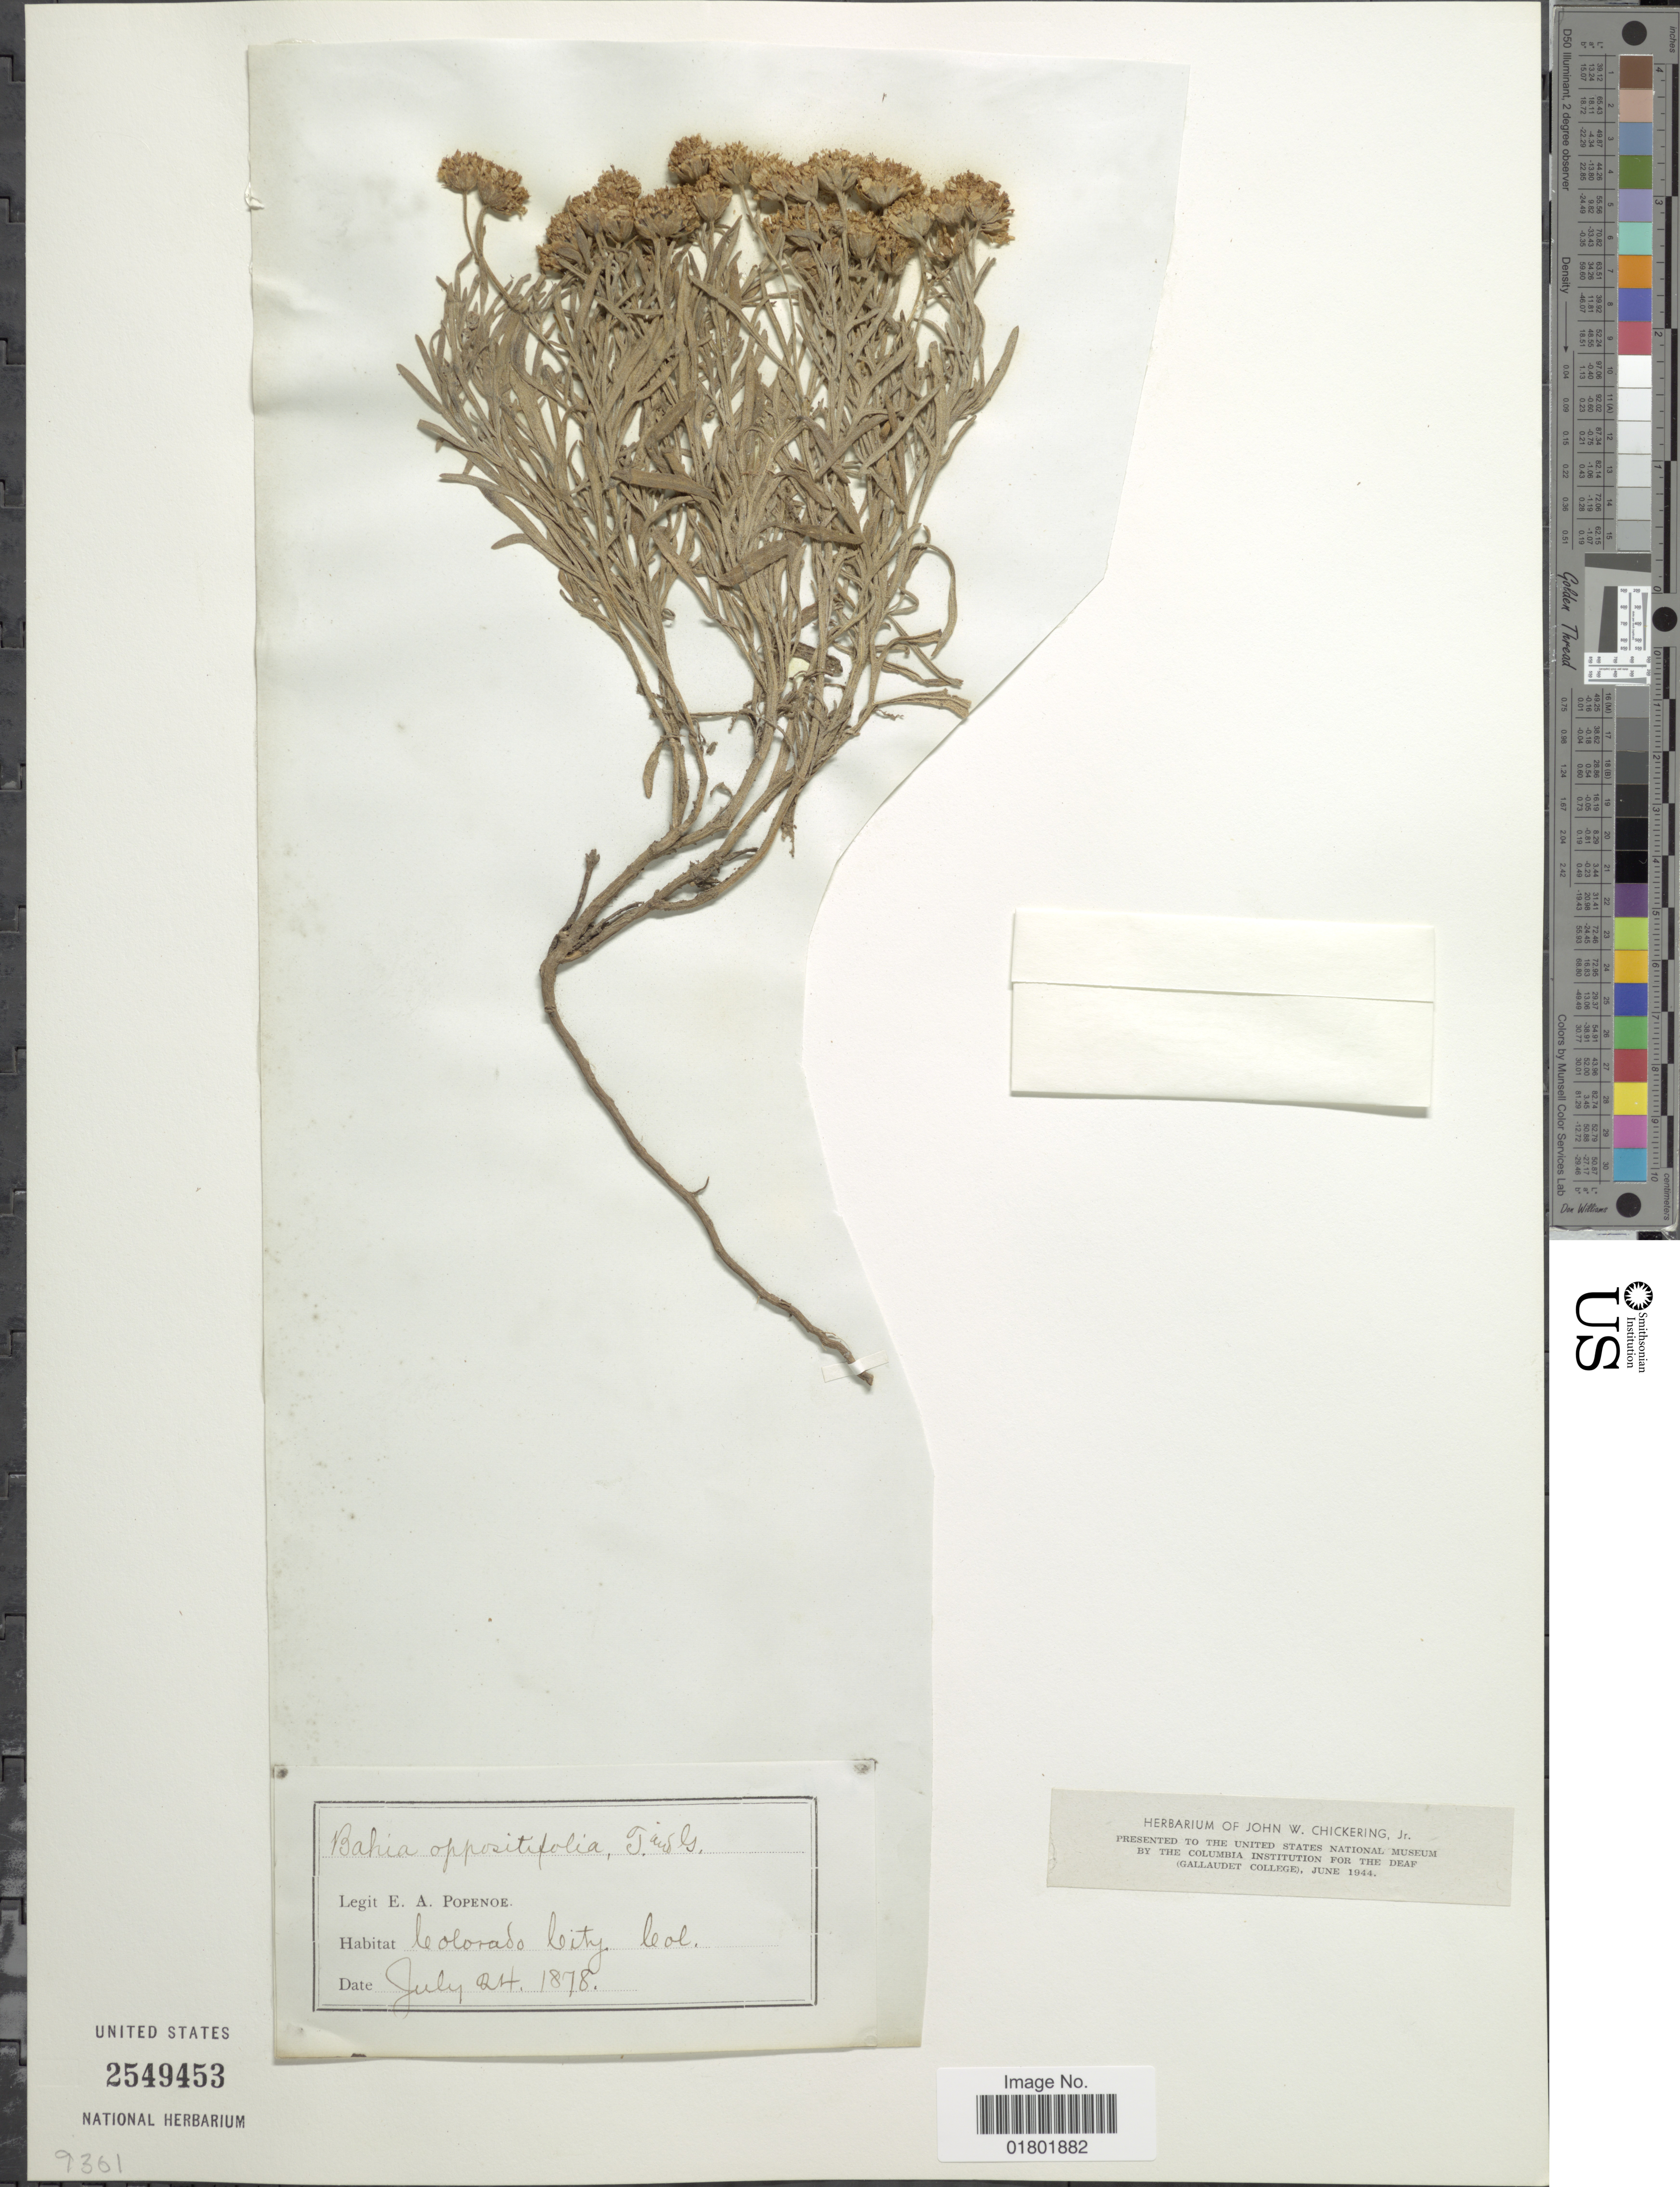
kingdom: Plantae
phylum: Tracheophyta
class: Magnoliopsida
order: Asterales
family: Asteraceae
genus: Bahia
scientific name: Bahia oppositifolia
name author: Nutt.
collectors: E. A. Popenoe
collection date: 1878-07-24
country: United States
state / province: Colorado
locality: Colorado City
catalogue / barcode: US 2549453